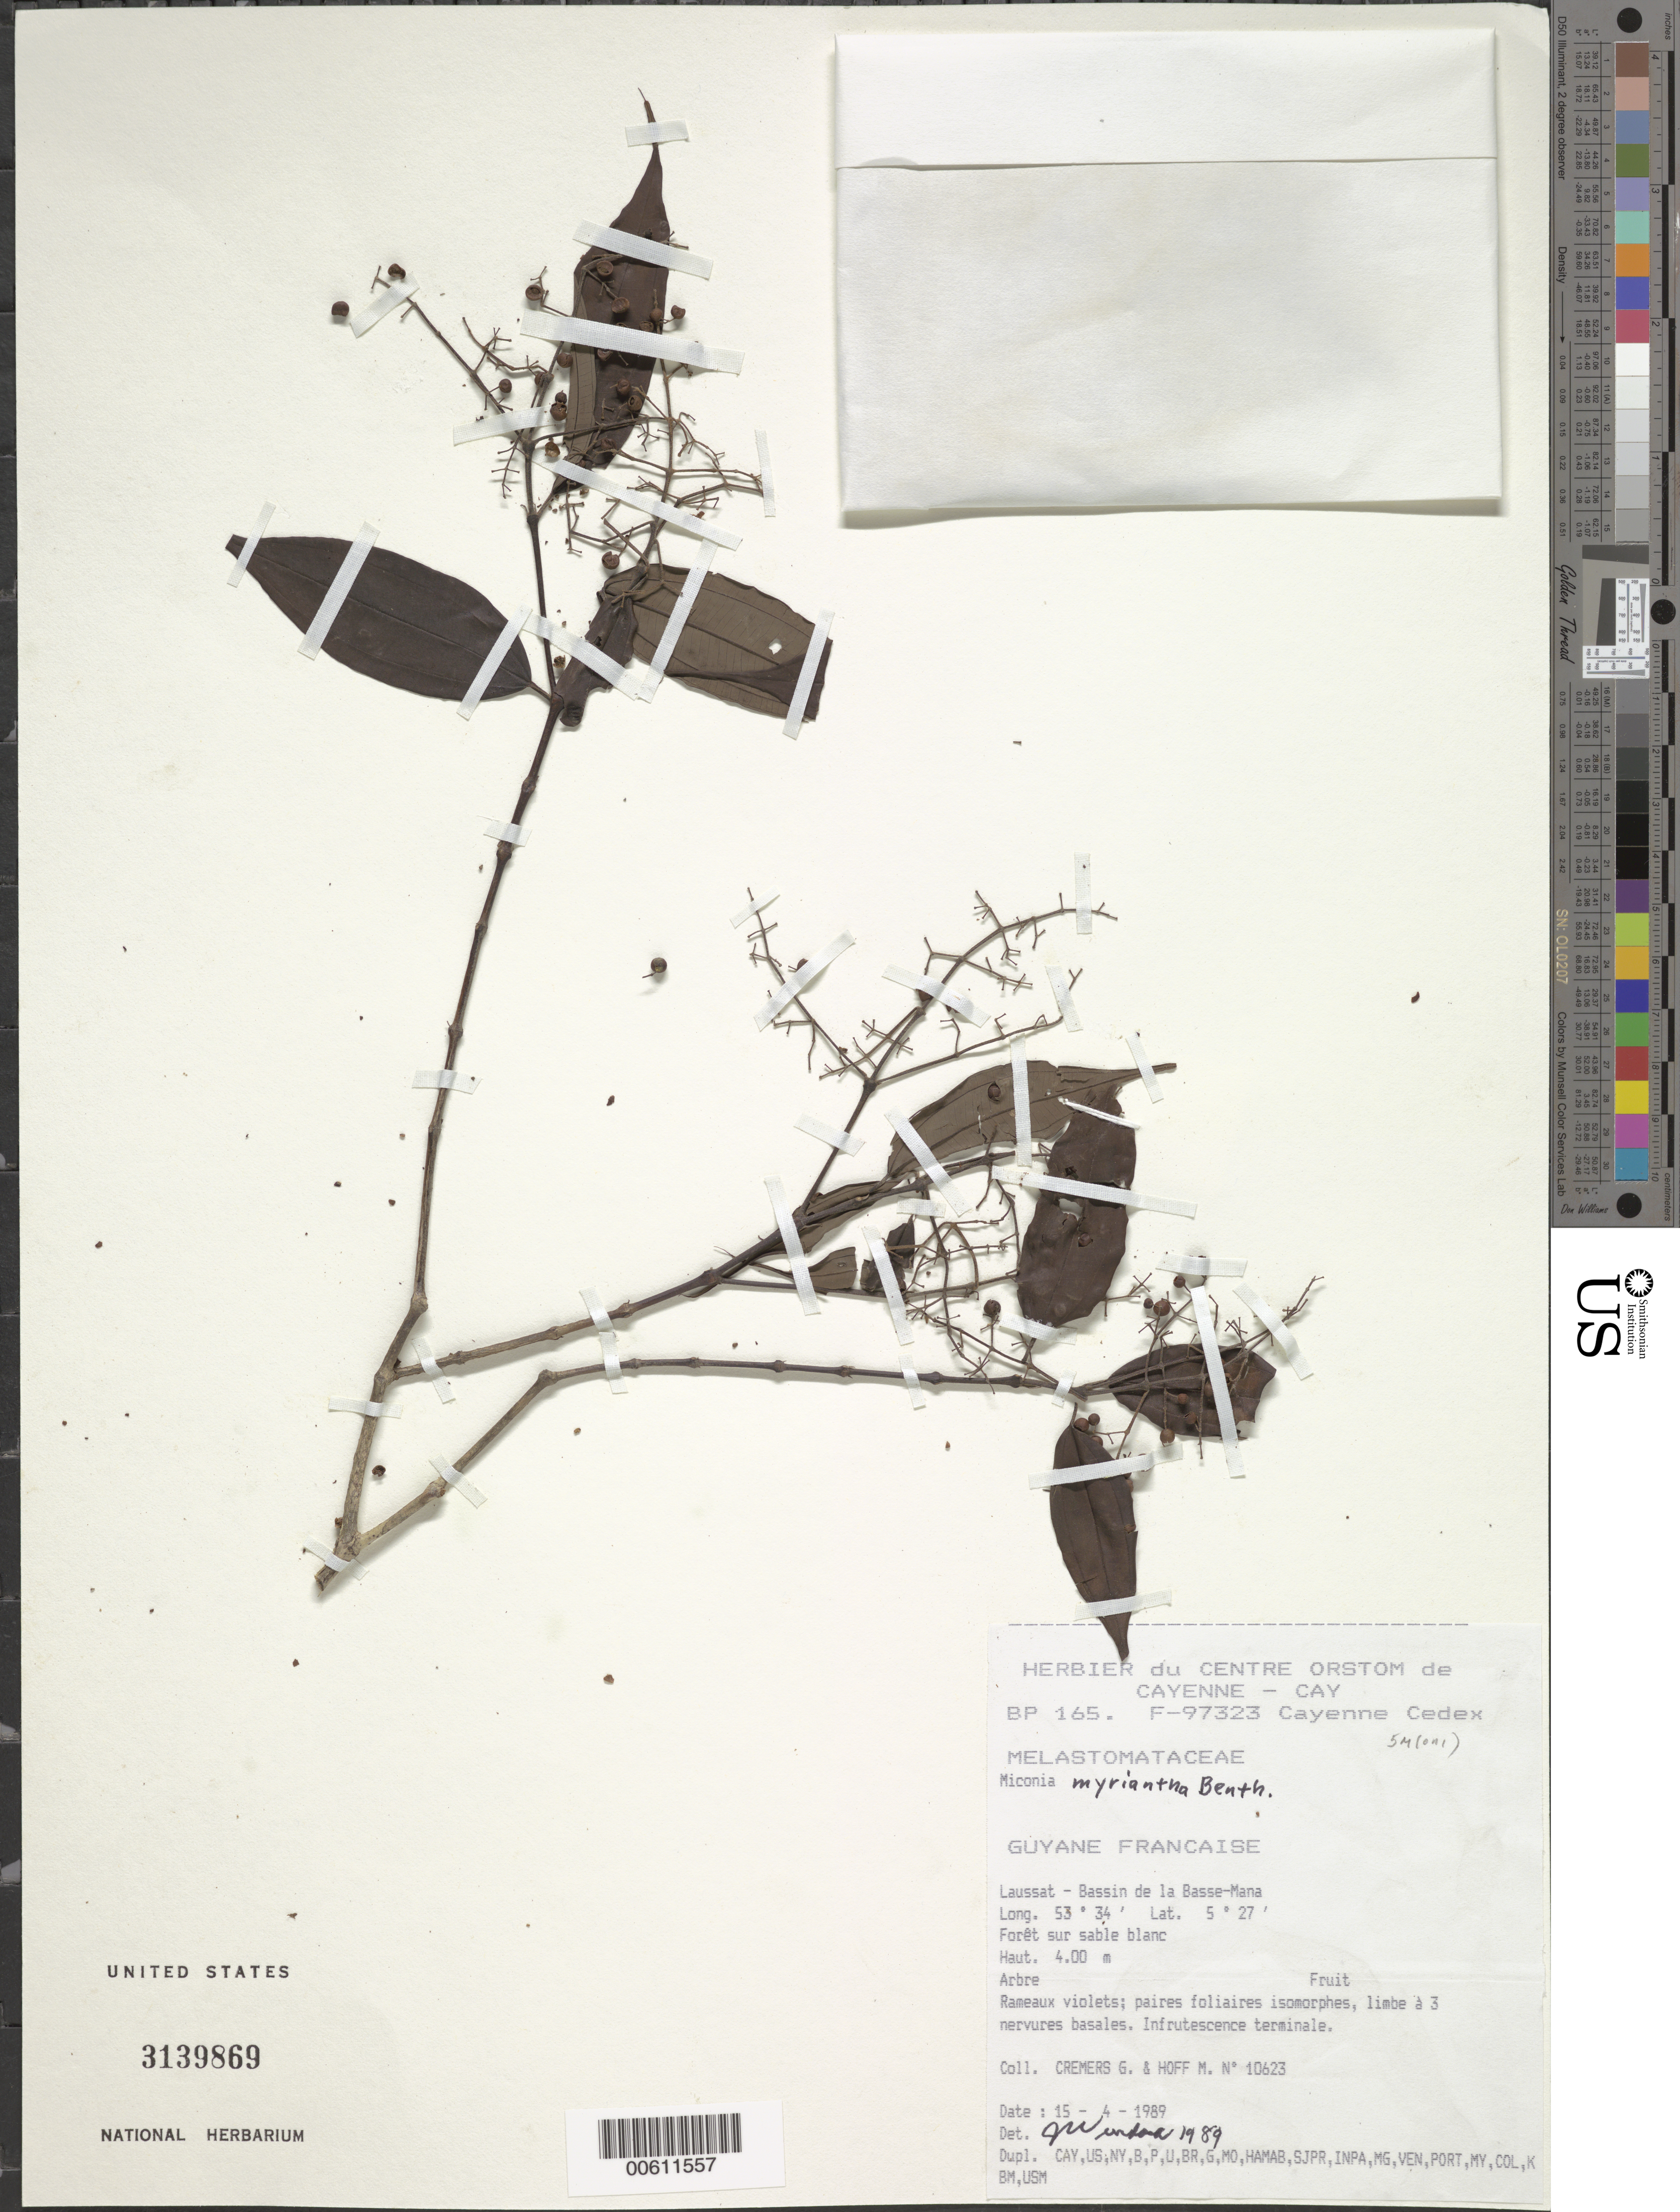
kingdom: Plantae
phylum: Tracheophyta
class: Magnoliopsida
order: Myrtales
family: Melastomataceae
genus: Miconia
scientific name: Miconia myriantha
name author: Benth.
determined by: Wurdack, John J., (US), US (UNITED STATES)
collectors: G. Cremers & M. Hoff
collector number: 10623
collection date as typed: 15-Apr-89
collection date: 1989-04-15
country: French Guiana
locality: Laussat, Bassin de la Basse-Mana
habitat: Forest on white sand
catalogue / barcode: US 3139869